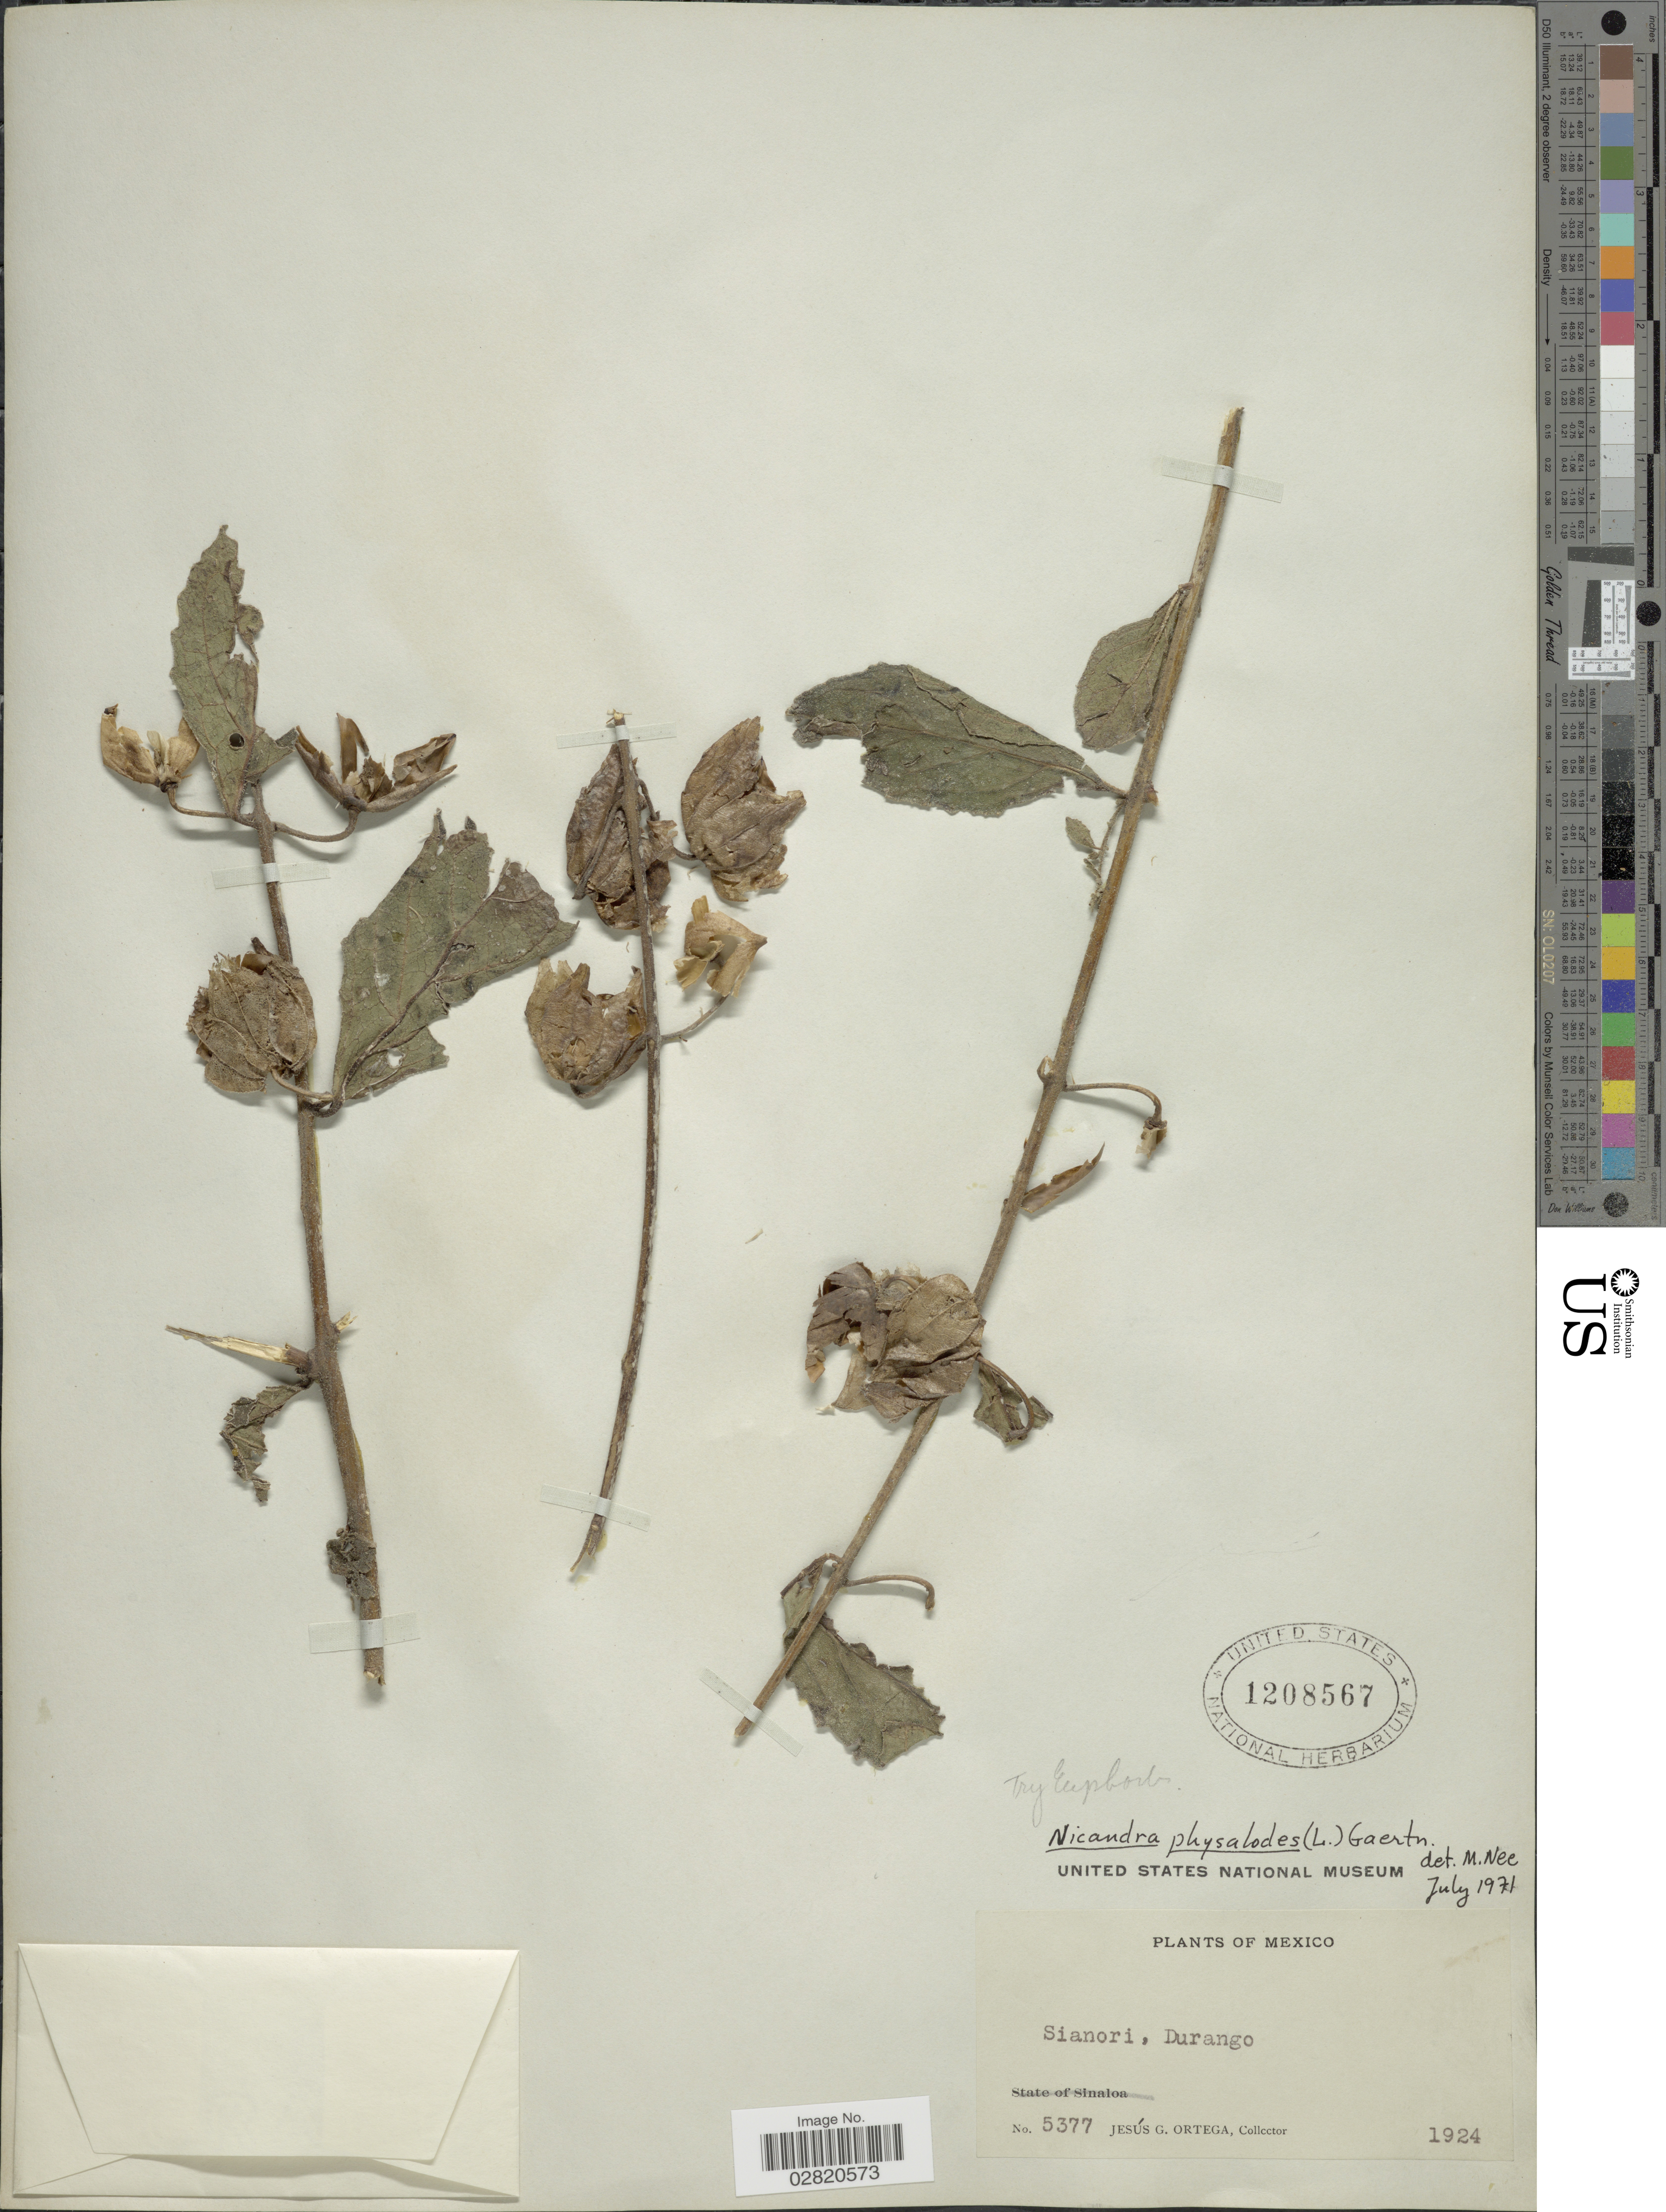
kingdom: Plantae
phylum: Tracheophyta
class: Magnoliopsida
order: Solanales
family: Solanaceae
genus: Nicandra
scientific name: Nicandra physalodes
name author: (L.) Gaertn.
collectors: J. Ortega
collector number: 5377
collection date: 1924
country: Mexico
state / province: Durango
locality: Sianori.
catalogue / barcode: US 1208567